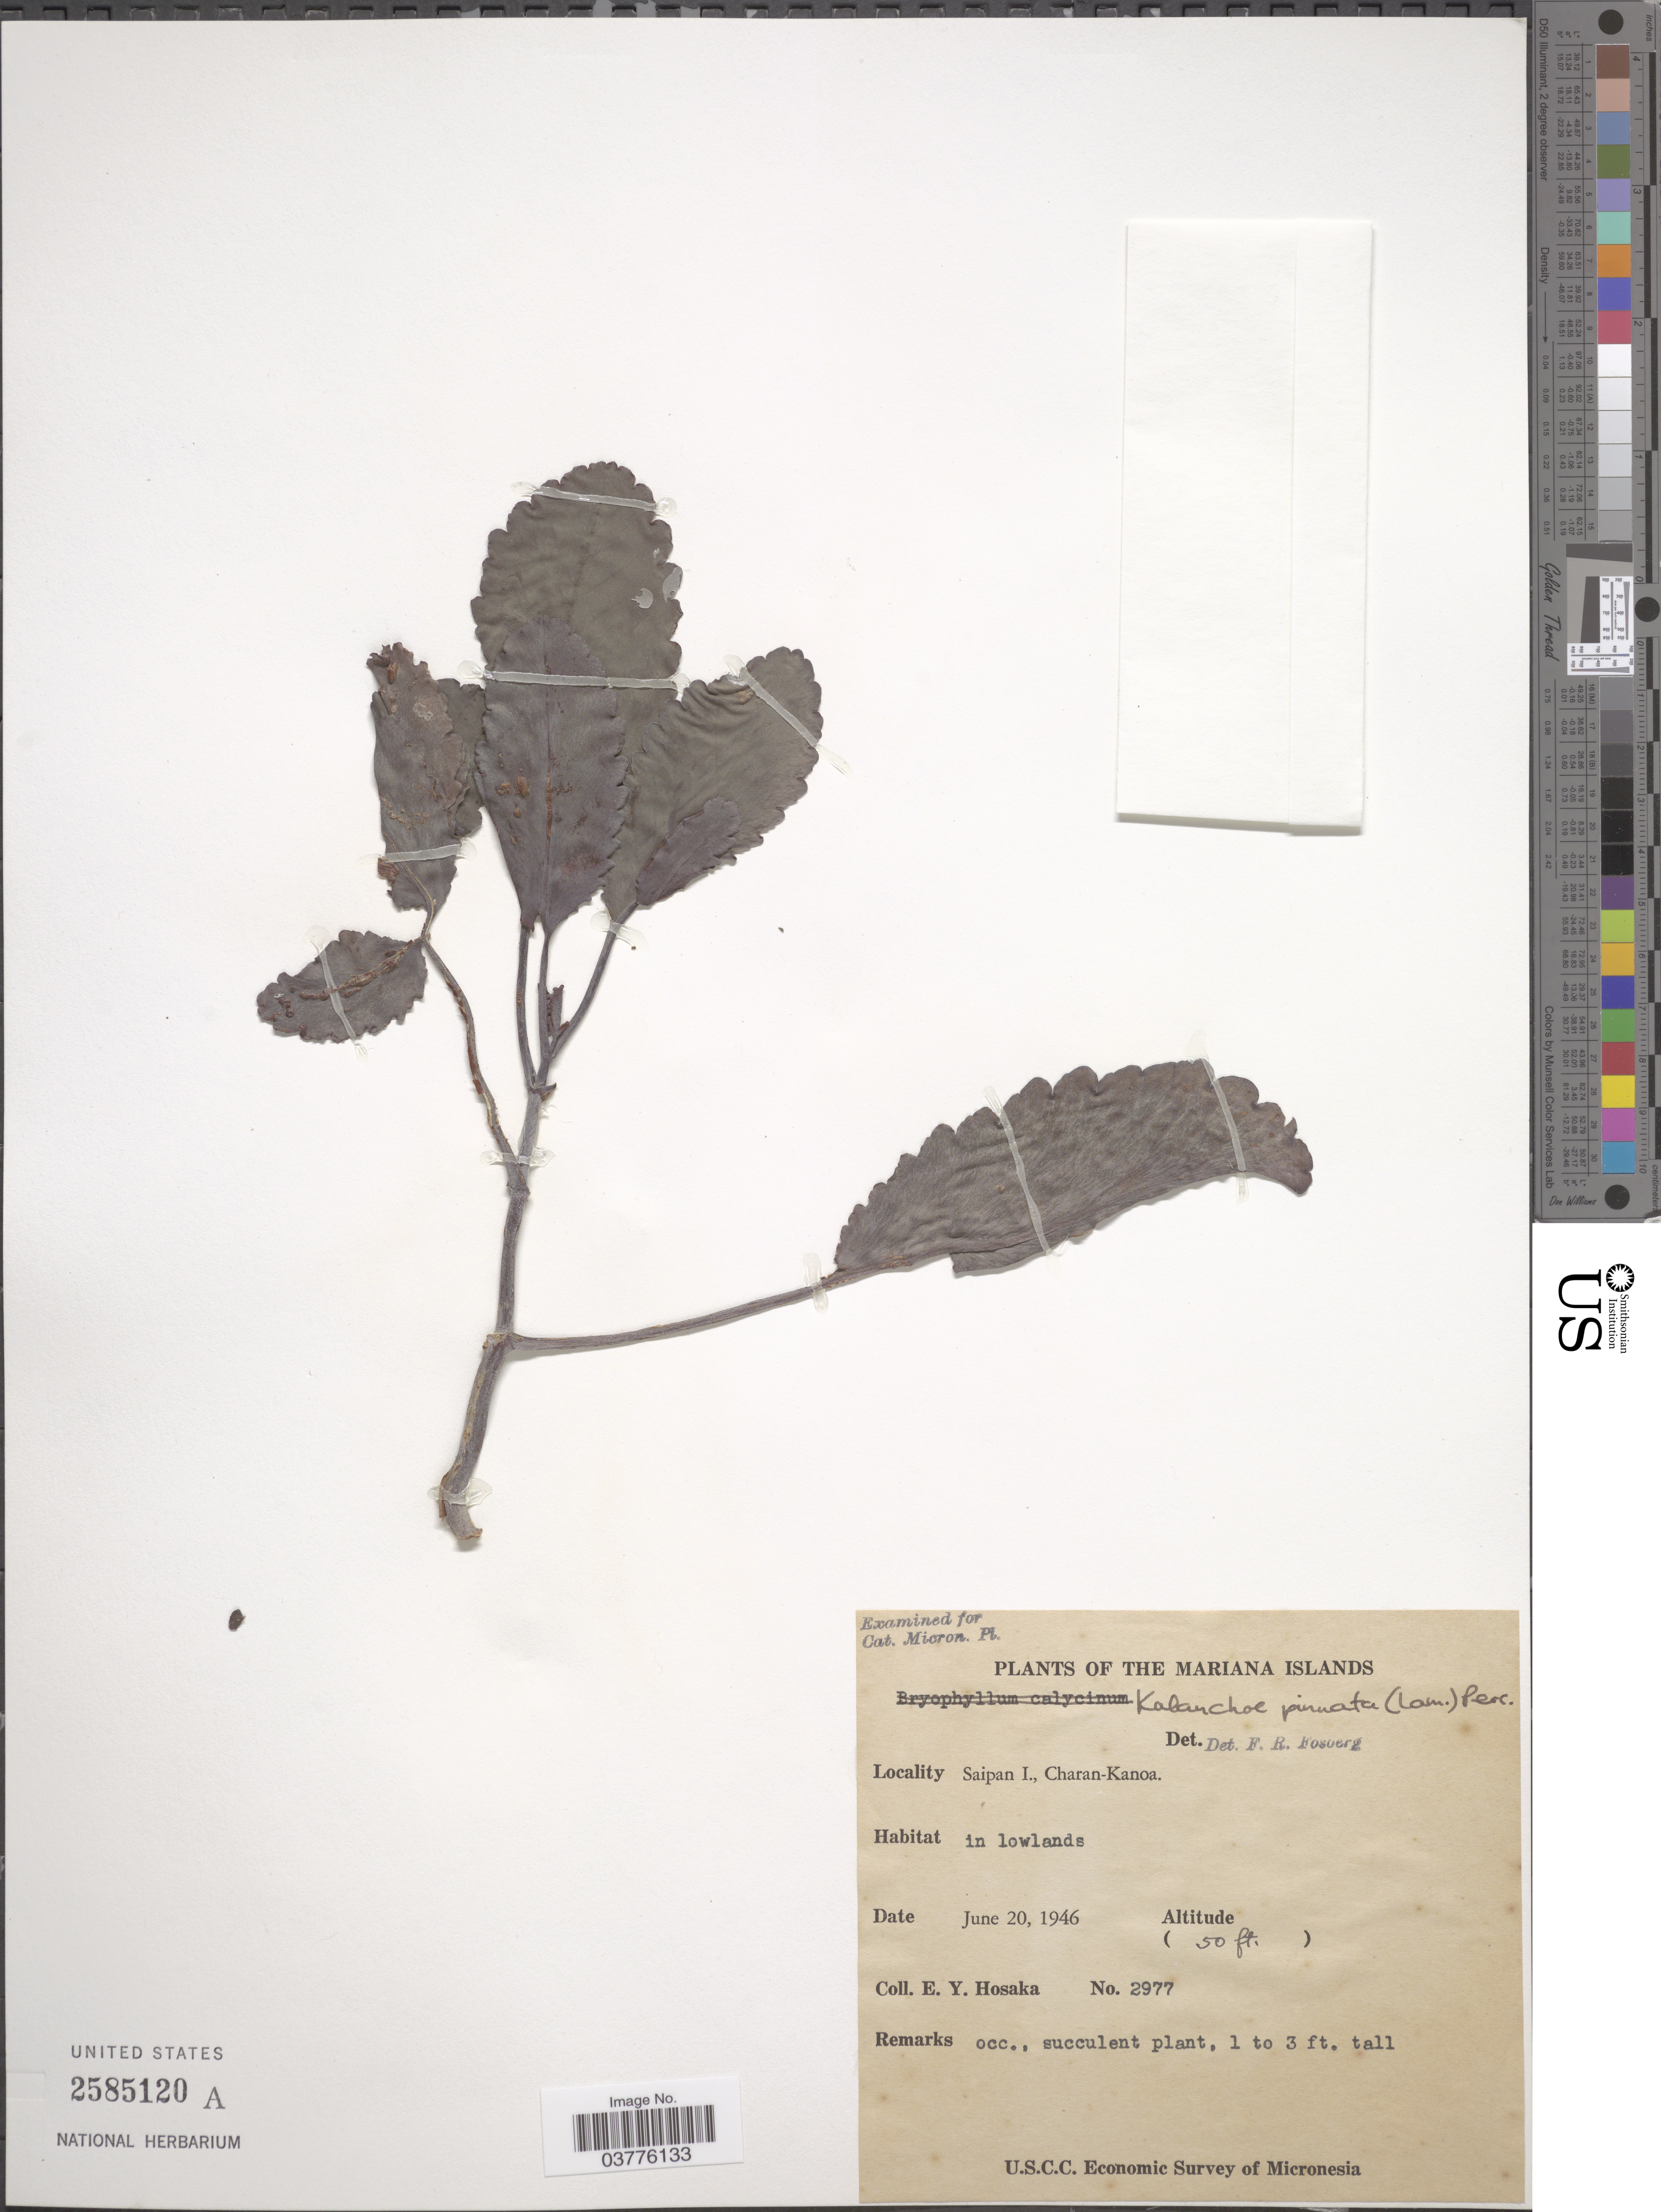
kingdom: Plantae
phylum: Tracheophyta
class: Magnoliopsida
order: Saxifragales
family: Crassulaceae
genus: Kalanchoe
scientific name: Kalanchoe pinnata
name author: (Lam.) Pers.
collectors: E. Y. Hosaka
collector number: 2977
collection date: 1946-06-20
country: Northern Mariana Islands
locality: The Mariana Islands. Saipan I., Charan-Kanoa.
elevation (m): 15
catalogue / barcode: US 2585120A